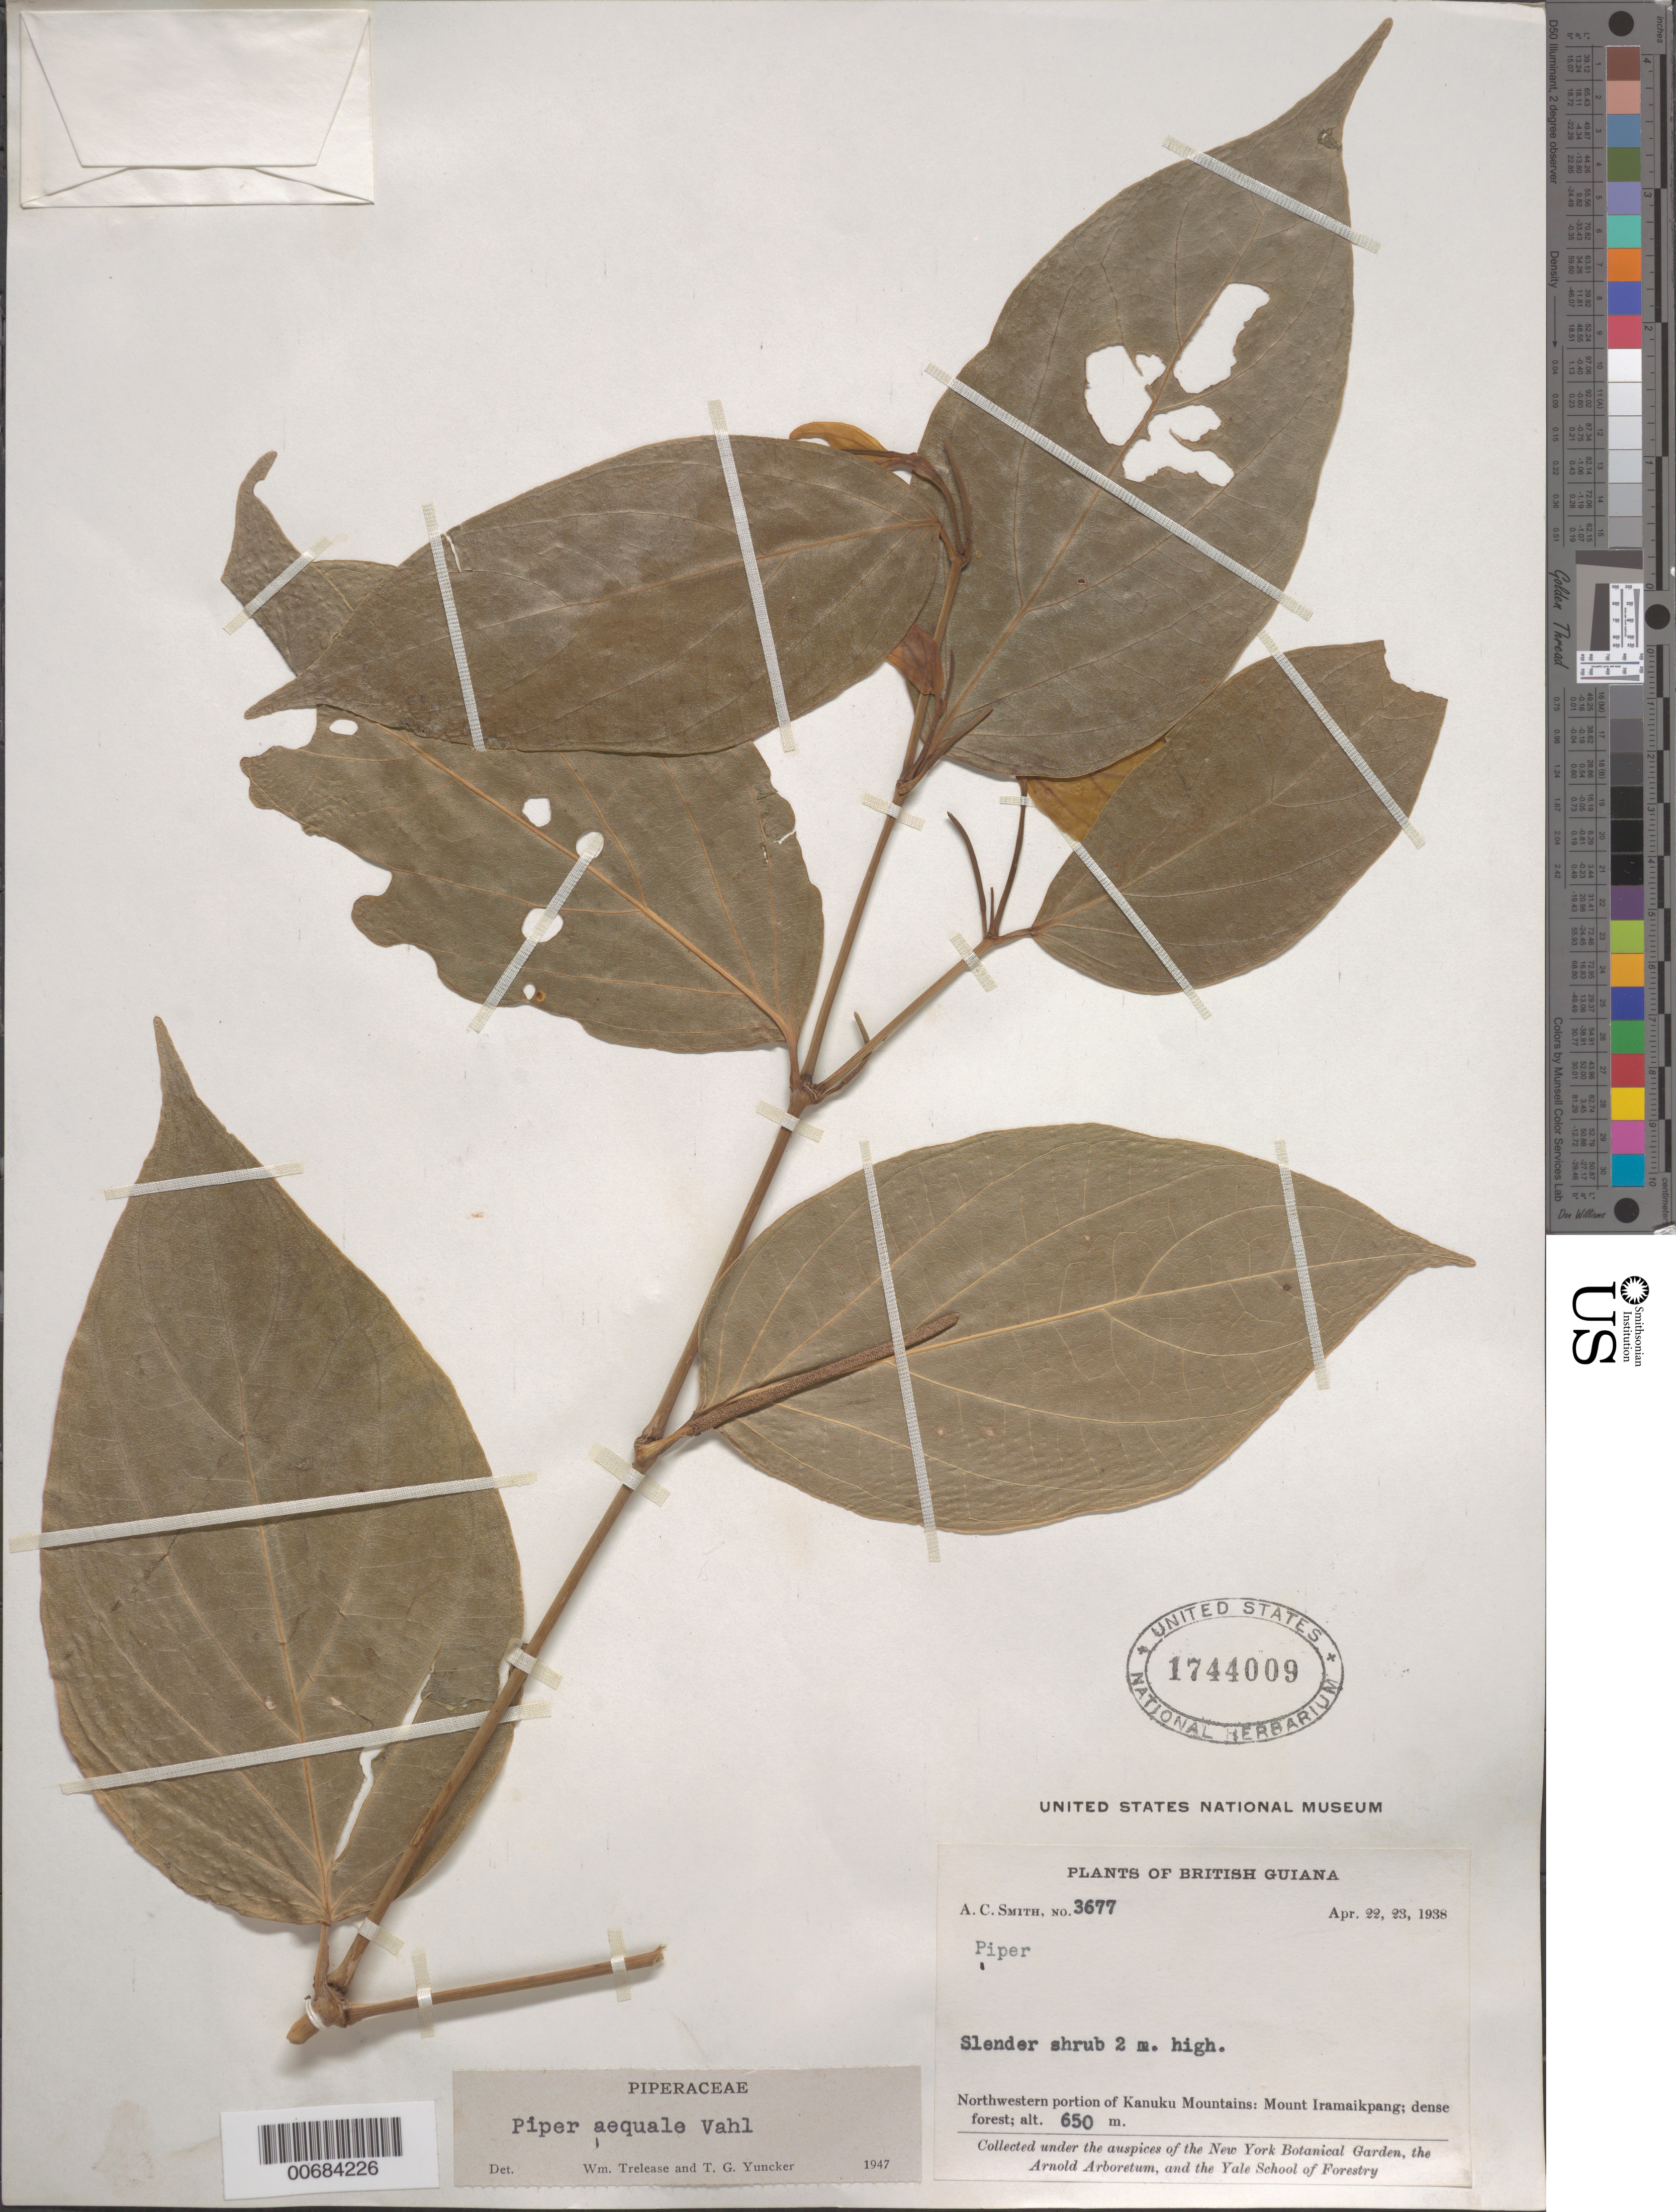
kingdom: Plantae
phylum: Tracheophyta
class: Magnoliopsida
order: Piperales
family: Piperaceae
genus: Piper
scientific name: Piper aequale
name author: Vahl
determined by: Trelease, W.; Yuncker, T. G.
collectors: A. C. Smith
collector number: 3677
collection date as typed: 22-Apr-38 to 23-Apr-38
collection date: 1938-04-22/1938-04-23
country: Guyana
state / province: U. Takutu-U. Essequibo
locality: Kanuku Mts., NW portion; Mount Iramaikpang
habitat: Dense forest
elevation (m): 650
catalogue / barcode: US 1744009